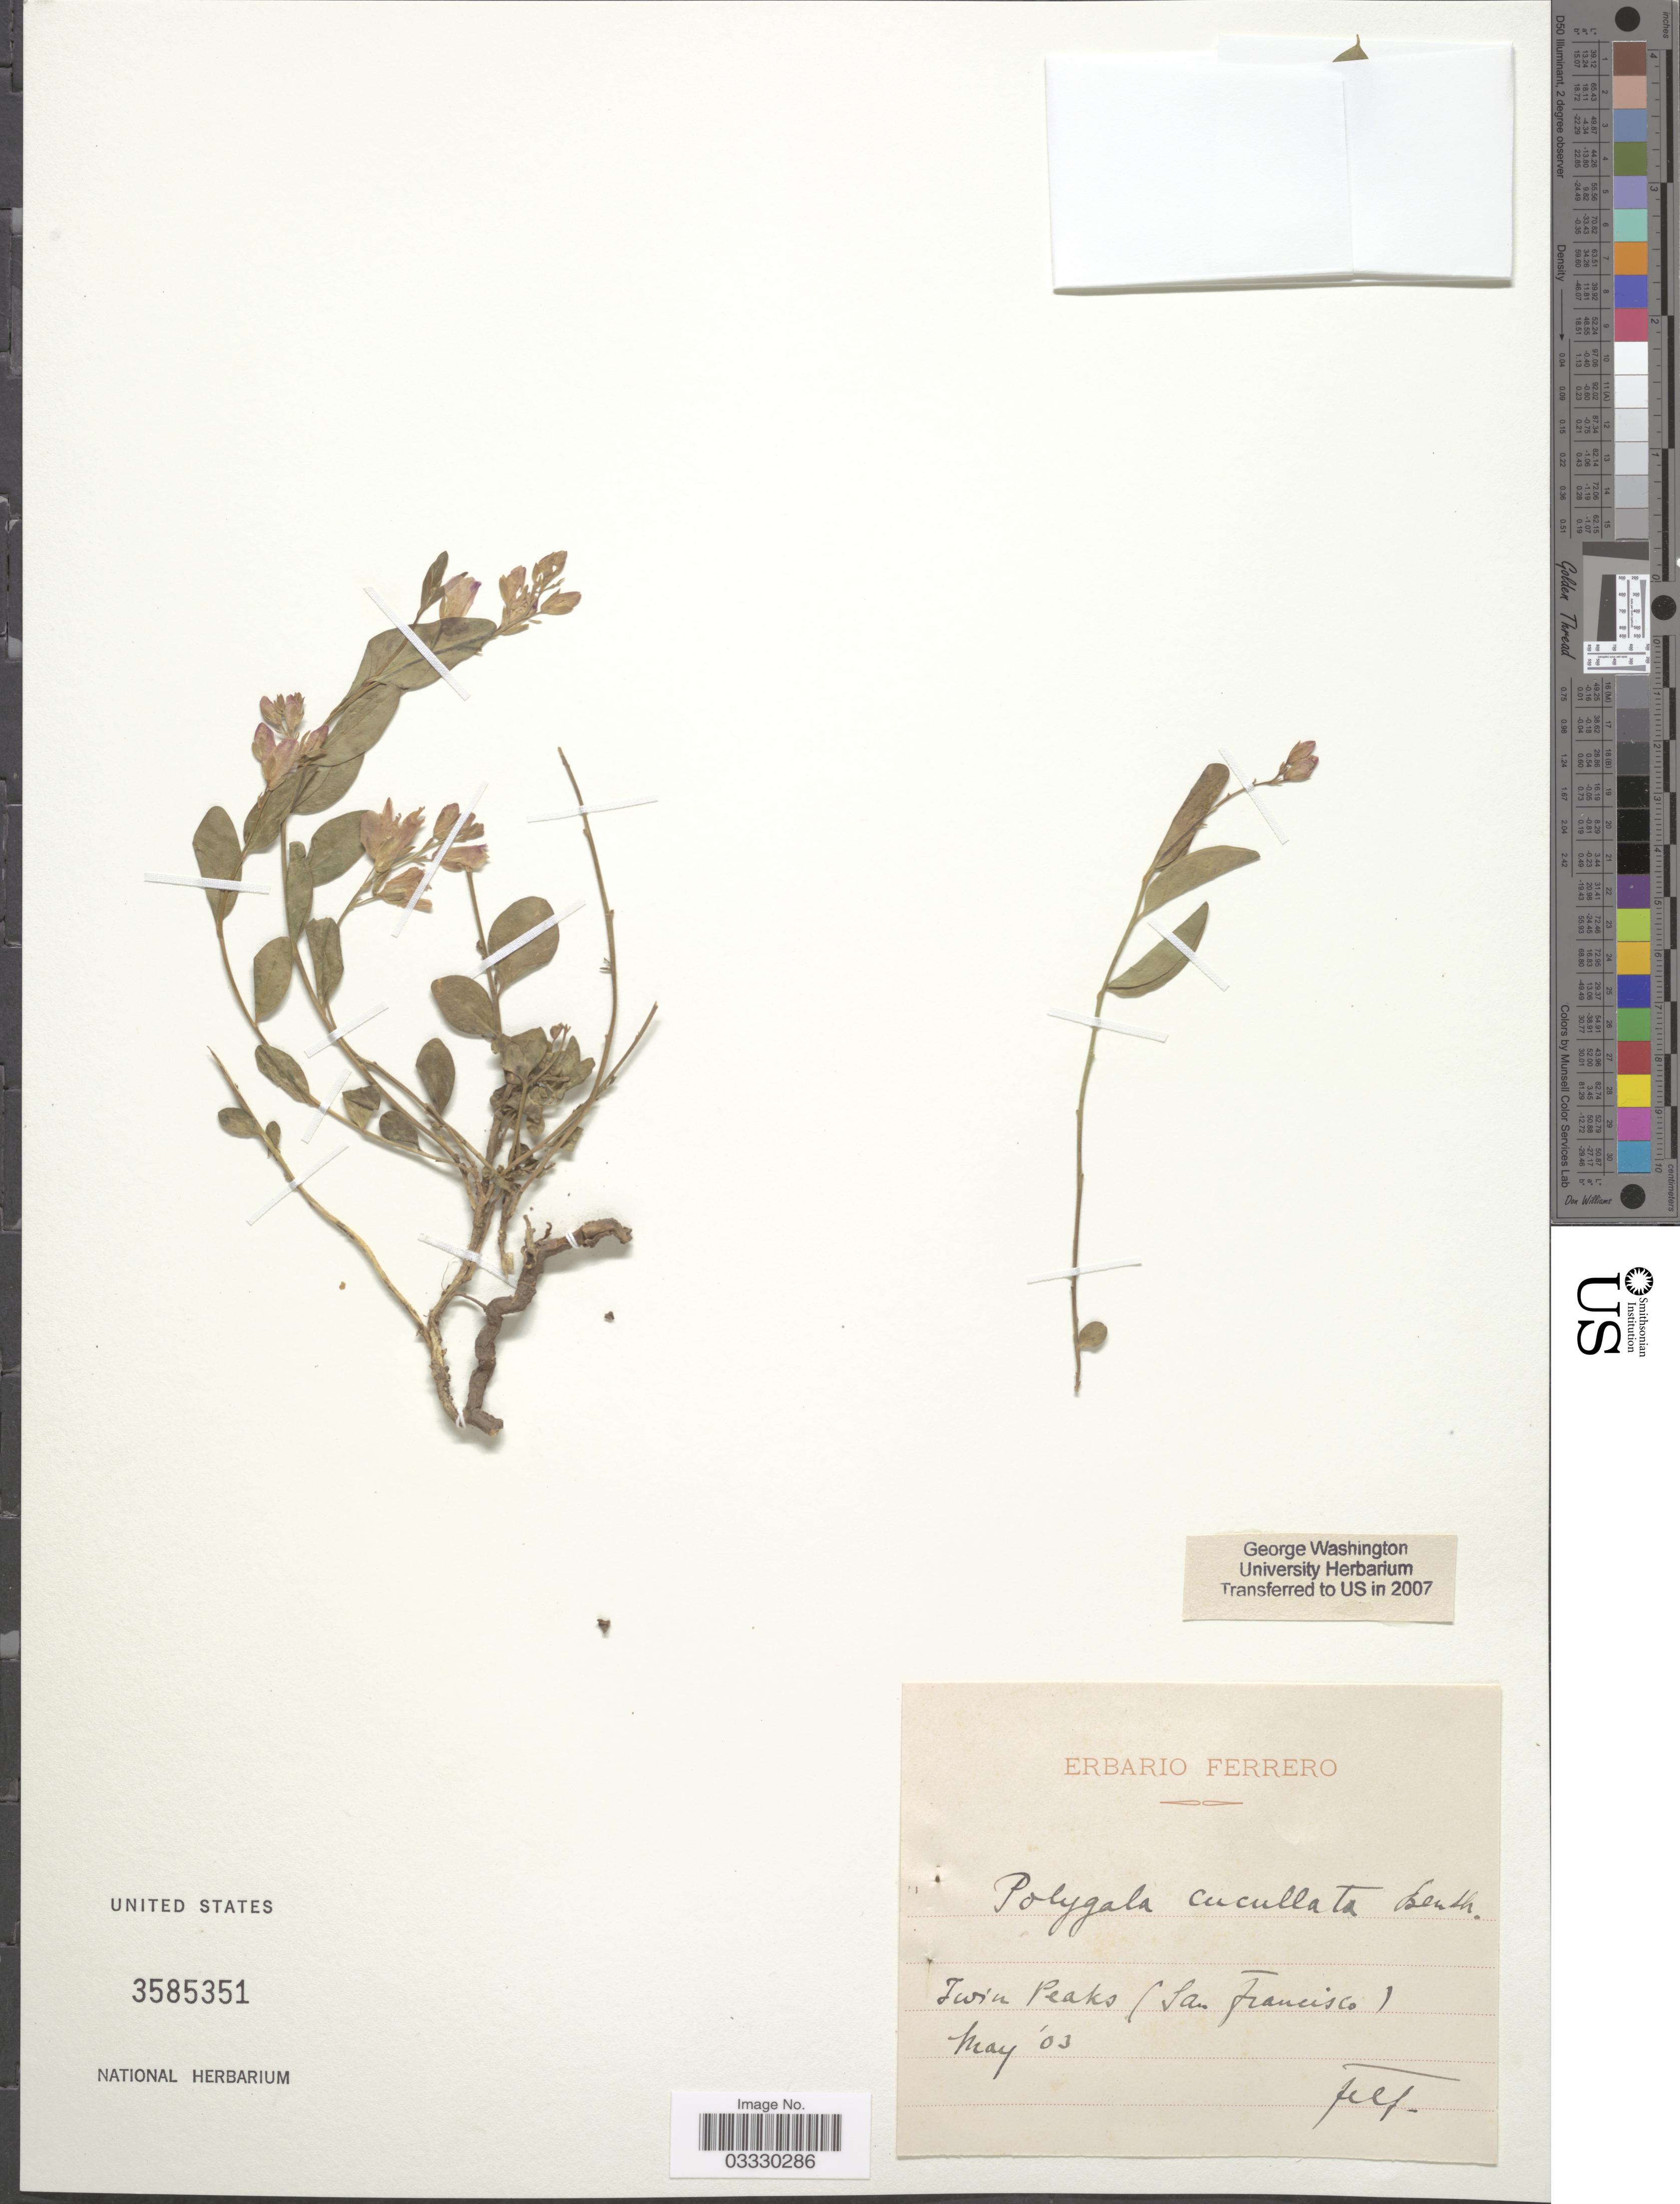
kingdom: Plantae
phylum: Tracheophyta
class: Magnoliopsida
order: Fabales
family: Polygalaceae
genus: Rhinotropis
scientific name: Rhinotropis californica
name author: (Nutt.) J.R. Abbott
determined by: Strong, Mark T., (BOT), Smithsonian Institution - National Museum of Natural History (UNITED STATES)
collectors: F. Ferrero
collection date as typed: Transcribed d/m/y: /5/3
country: United States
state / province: California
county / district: San Francisco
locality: Twin Peaks (San Francisco).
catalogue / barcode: US 3585351